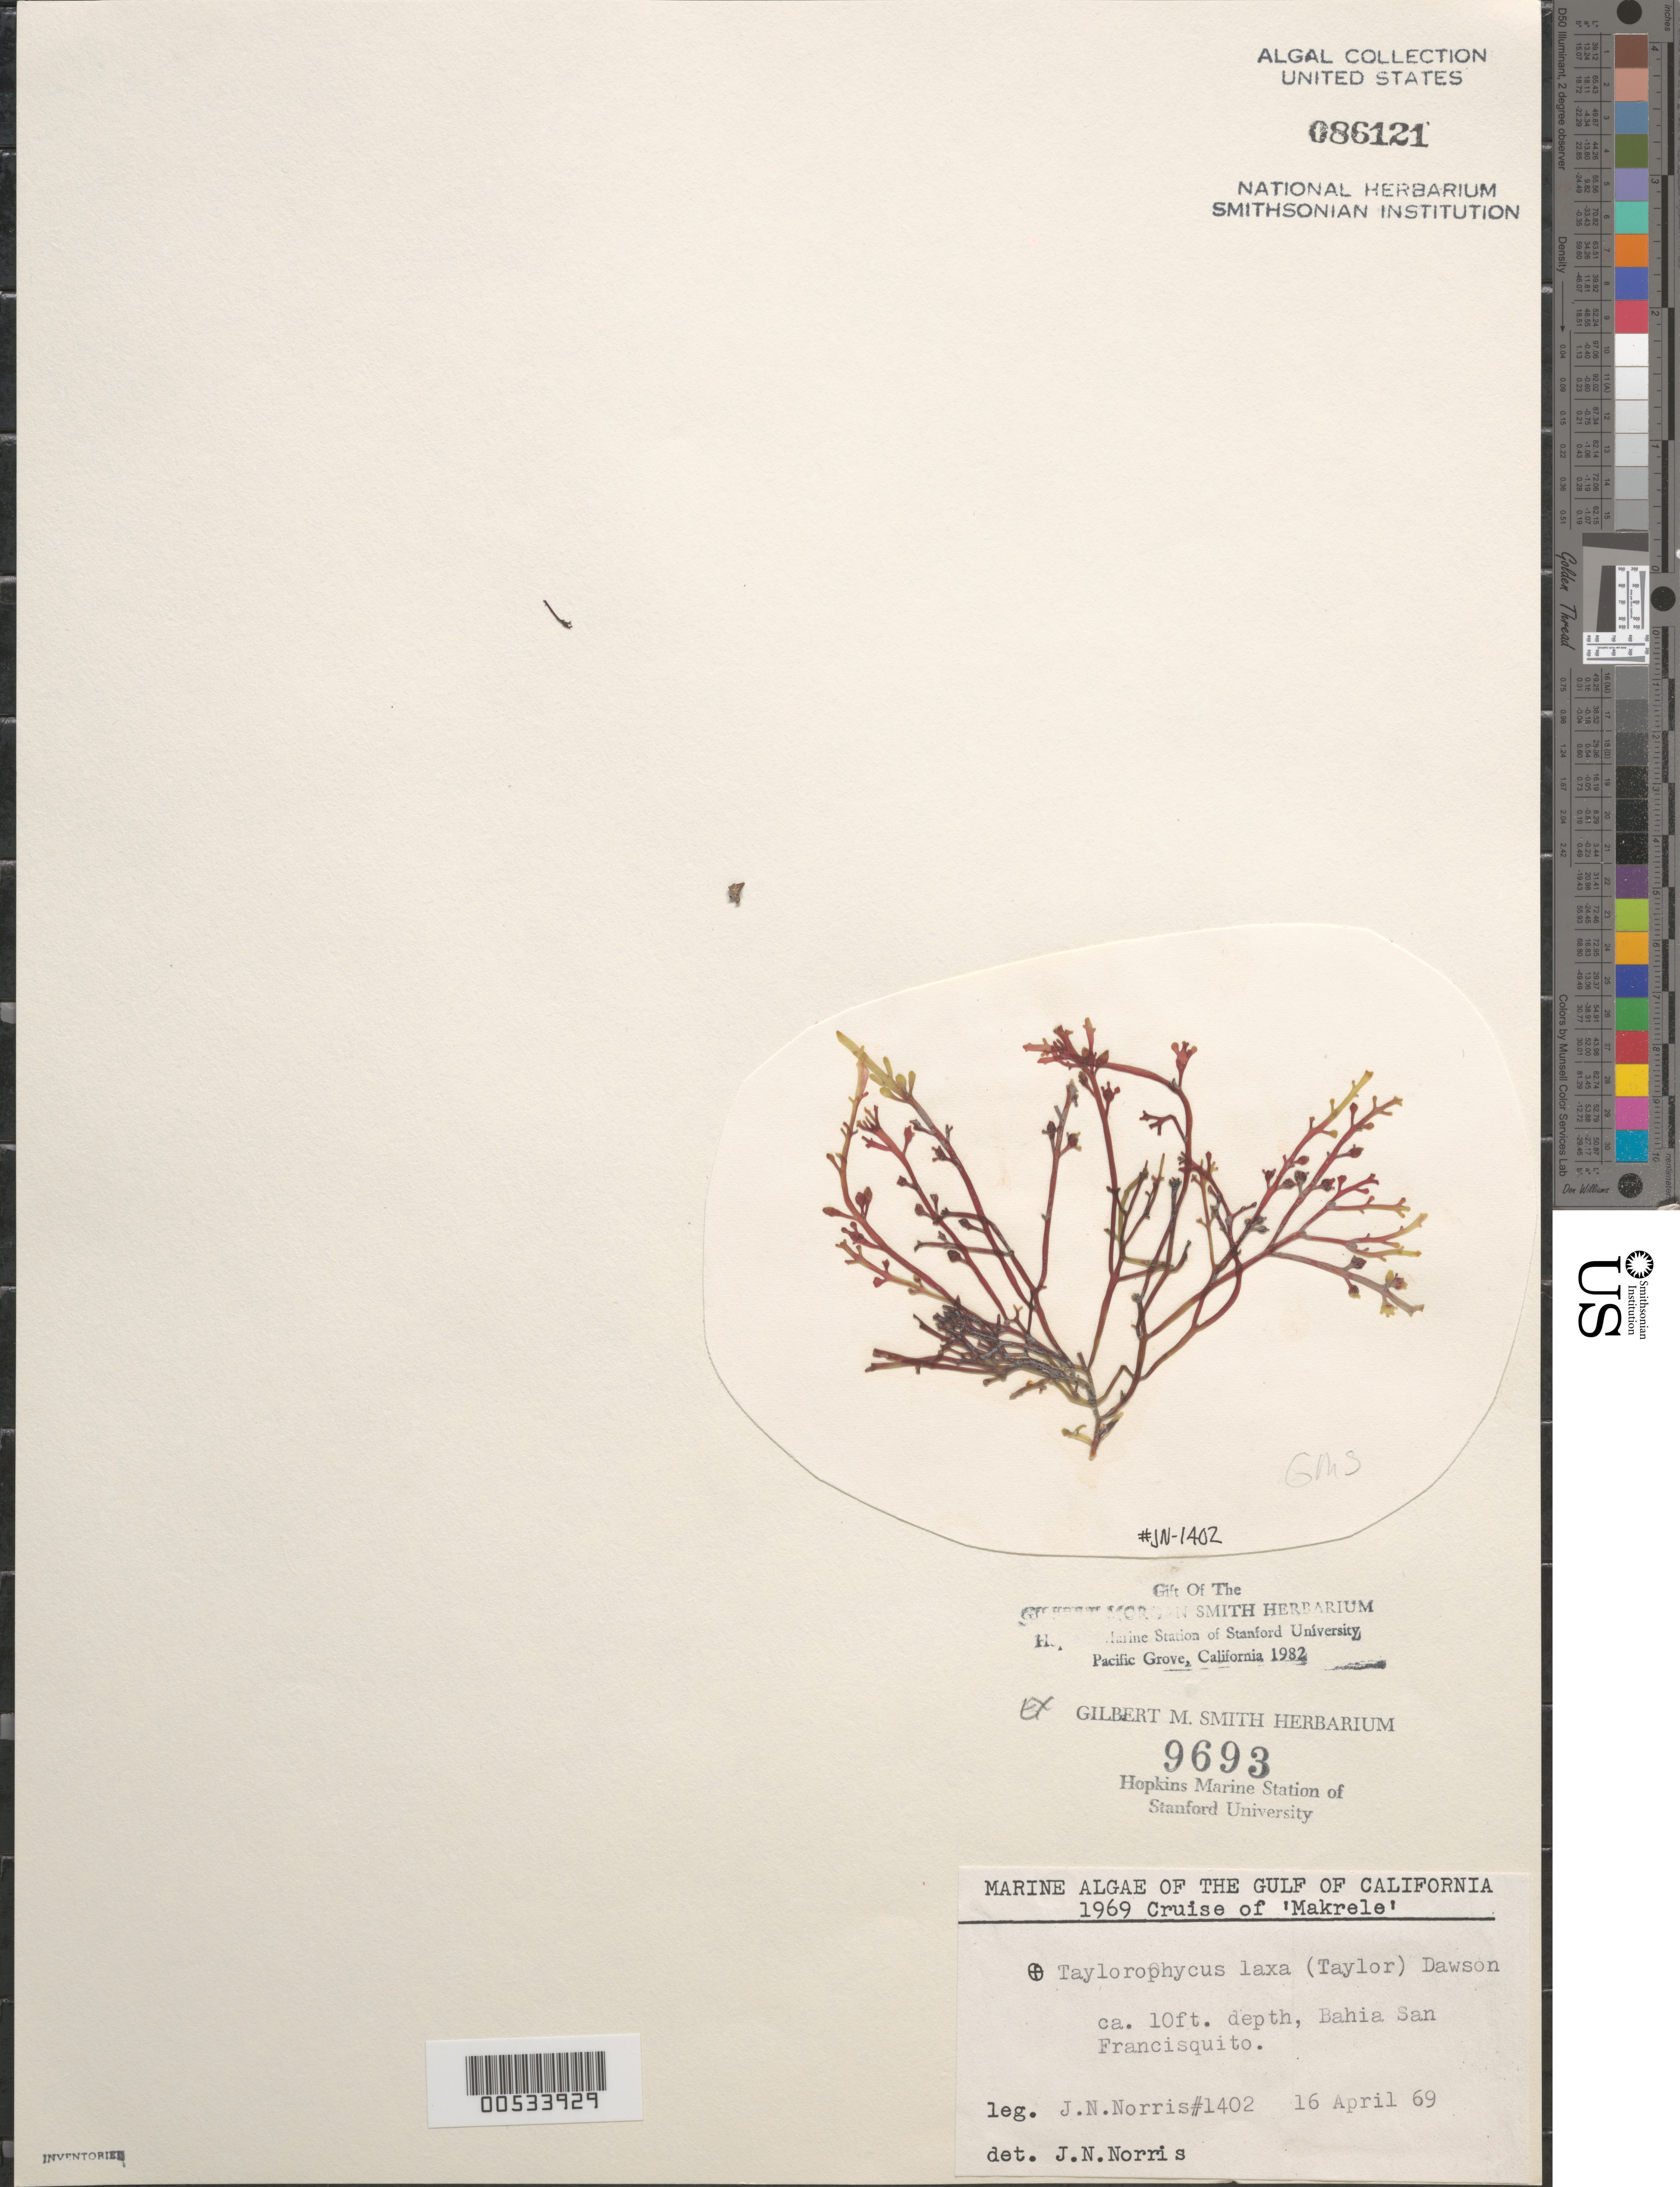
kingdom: Plantae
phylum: Rhodophyta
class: Florideophyceae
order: Gigartinales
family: Caulacanthaceae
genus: Taylorophycus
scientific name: Taylorophycus laxa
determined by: Norris, James N.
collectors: J. N. Norris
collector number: JN-1402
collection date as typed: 16 Apr 1969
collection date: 1969-04-16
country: Mexico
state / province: Baja California Norte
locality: Bahia San Francisquito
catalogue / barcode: US 86121